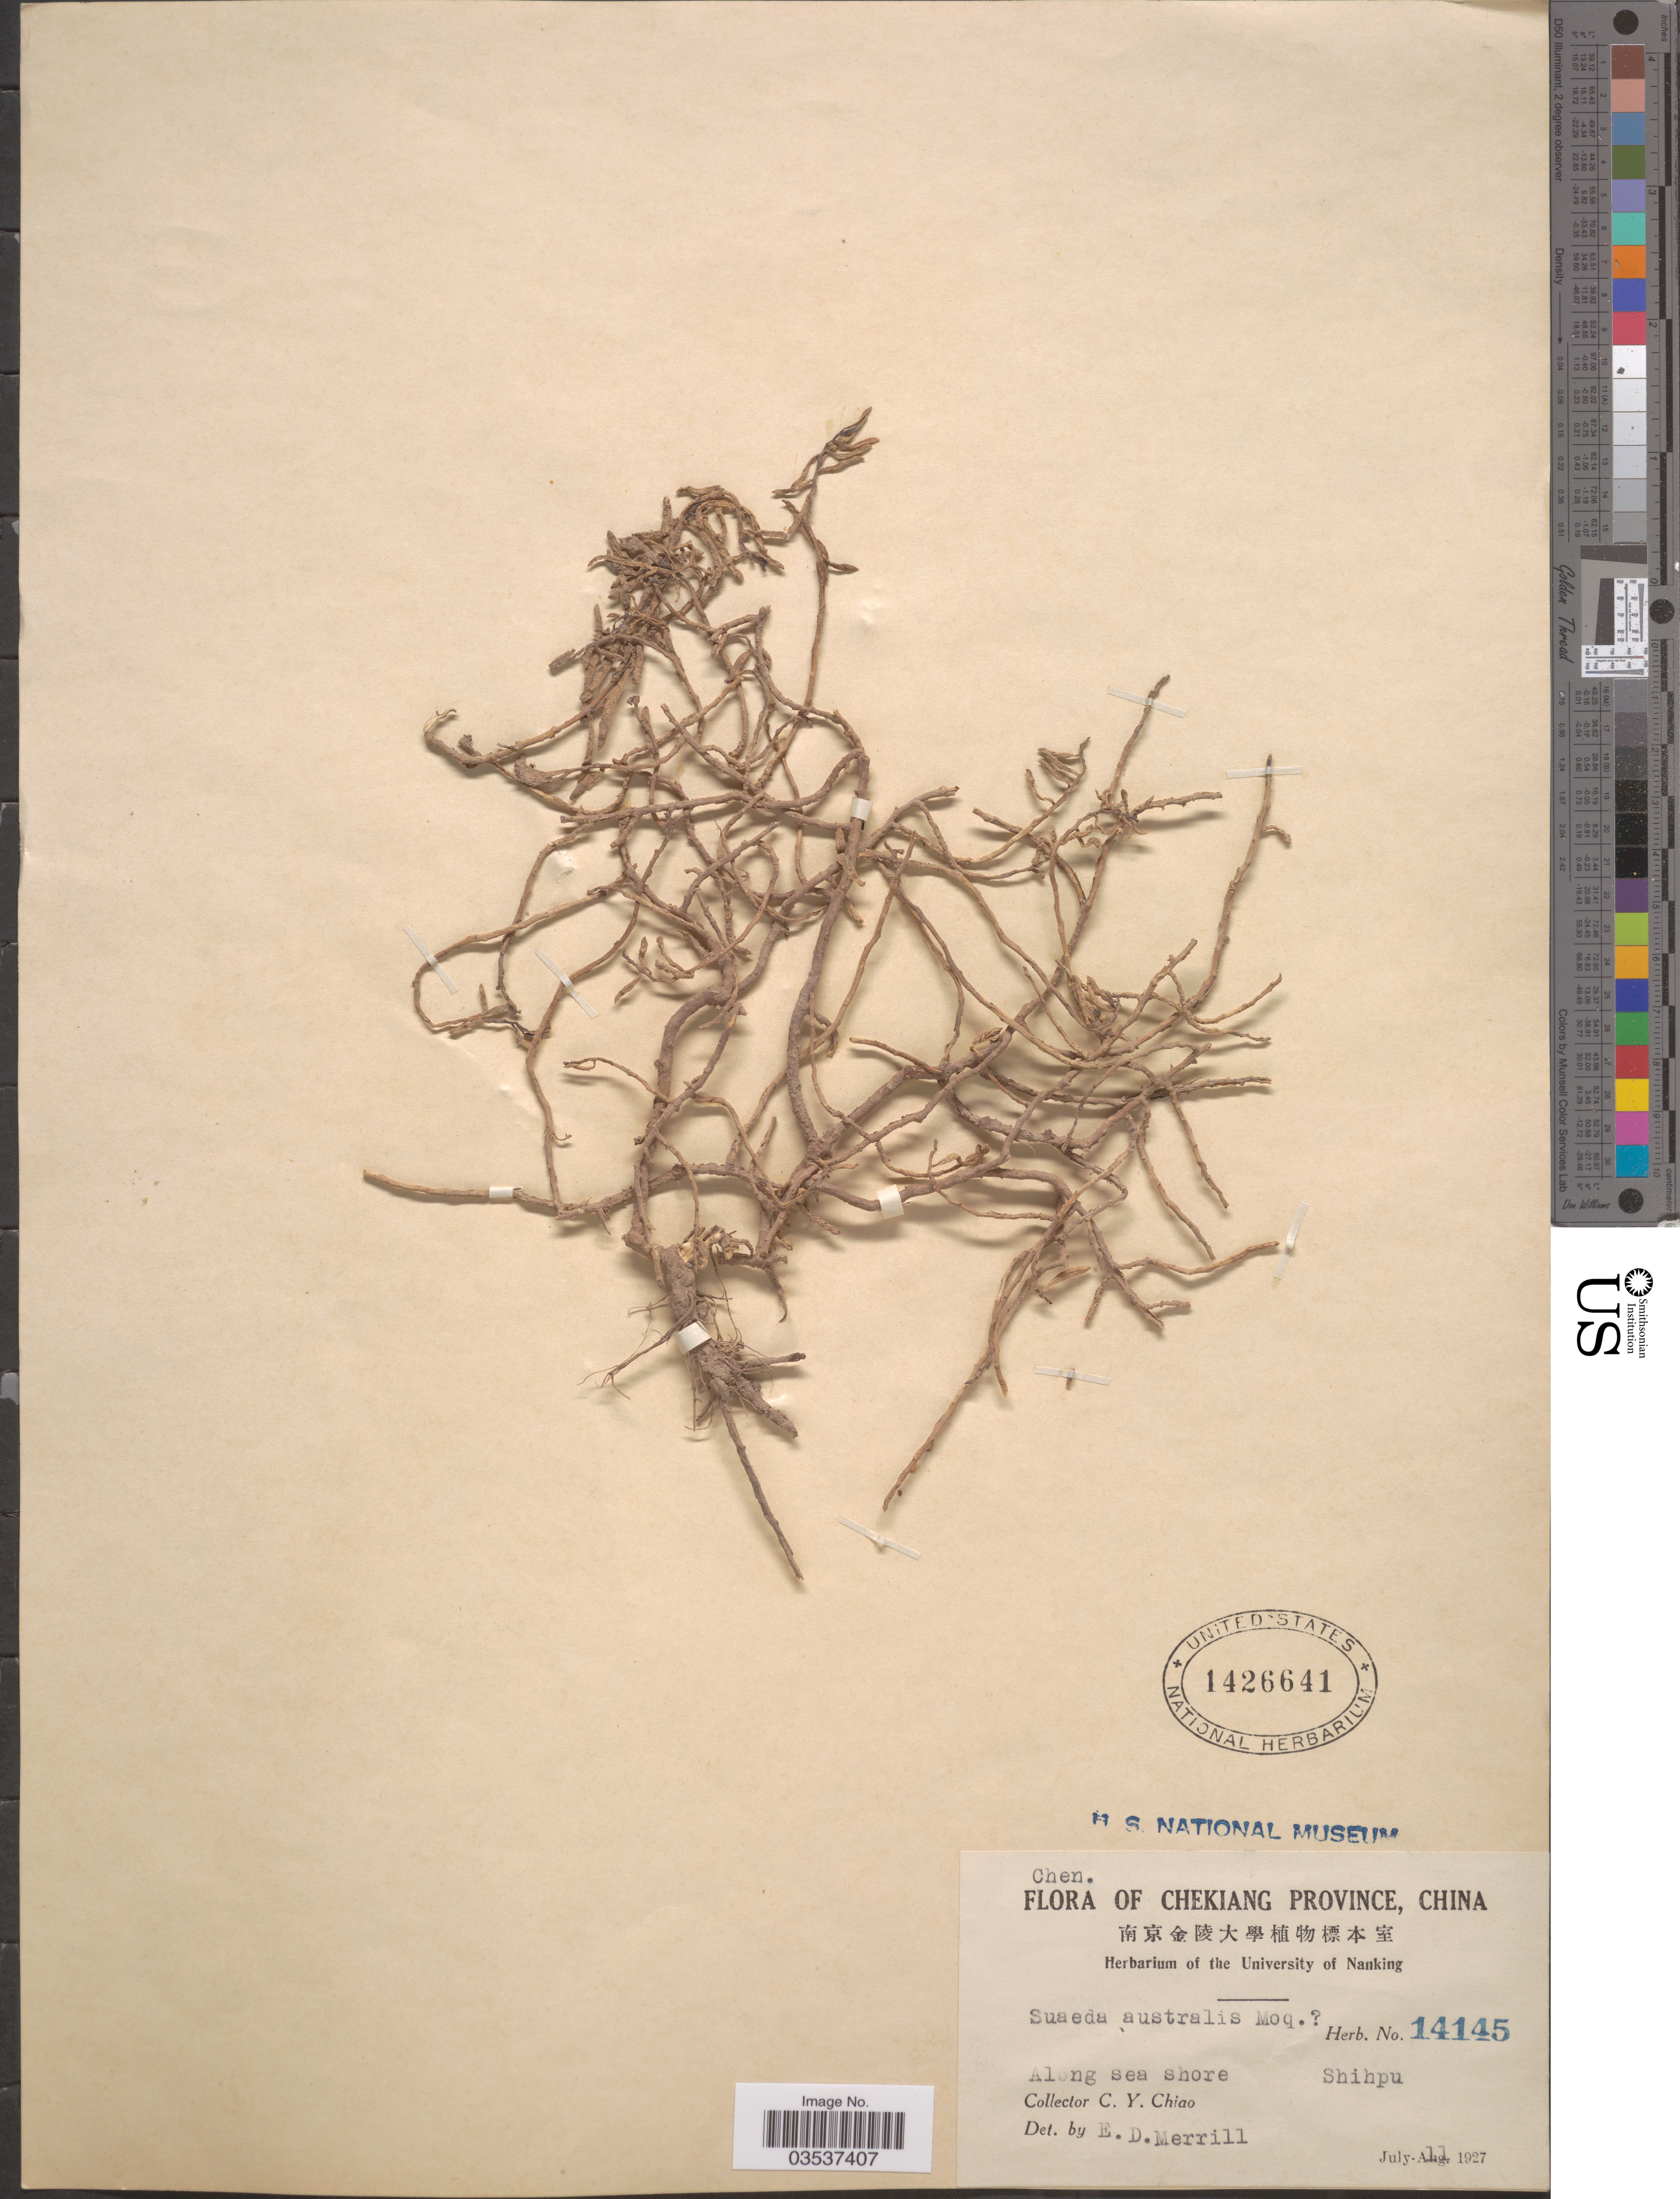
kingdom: Plantae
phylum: Tracheophyta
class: Magnoliopsida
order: Caryophyllales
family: Amaranthaceae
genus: Suaeda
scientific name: Suaeda australis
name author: (R. Br.) Moq.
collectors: C. Y. Chiao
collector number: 14145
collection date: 1927-07-11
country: China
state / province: Zhejiang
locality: Chekiang Province. Along sea shore. Shihpu.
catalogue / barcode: US 1426641